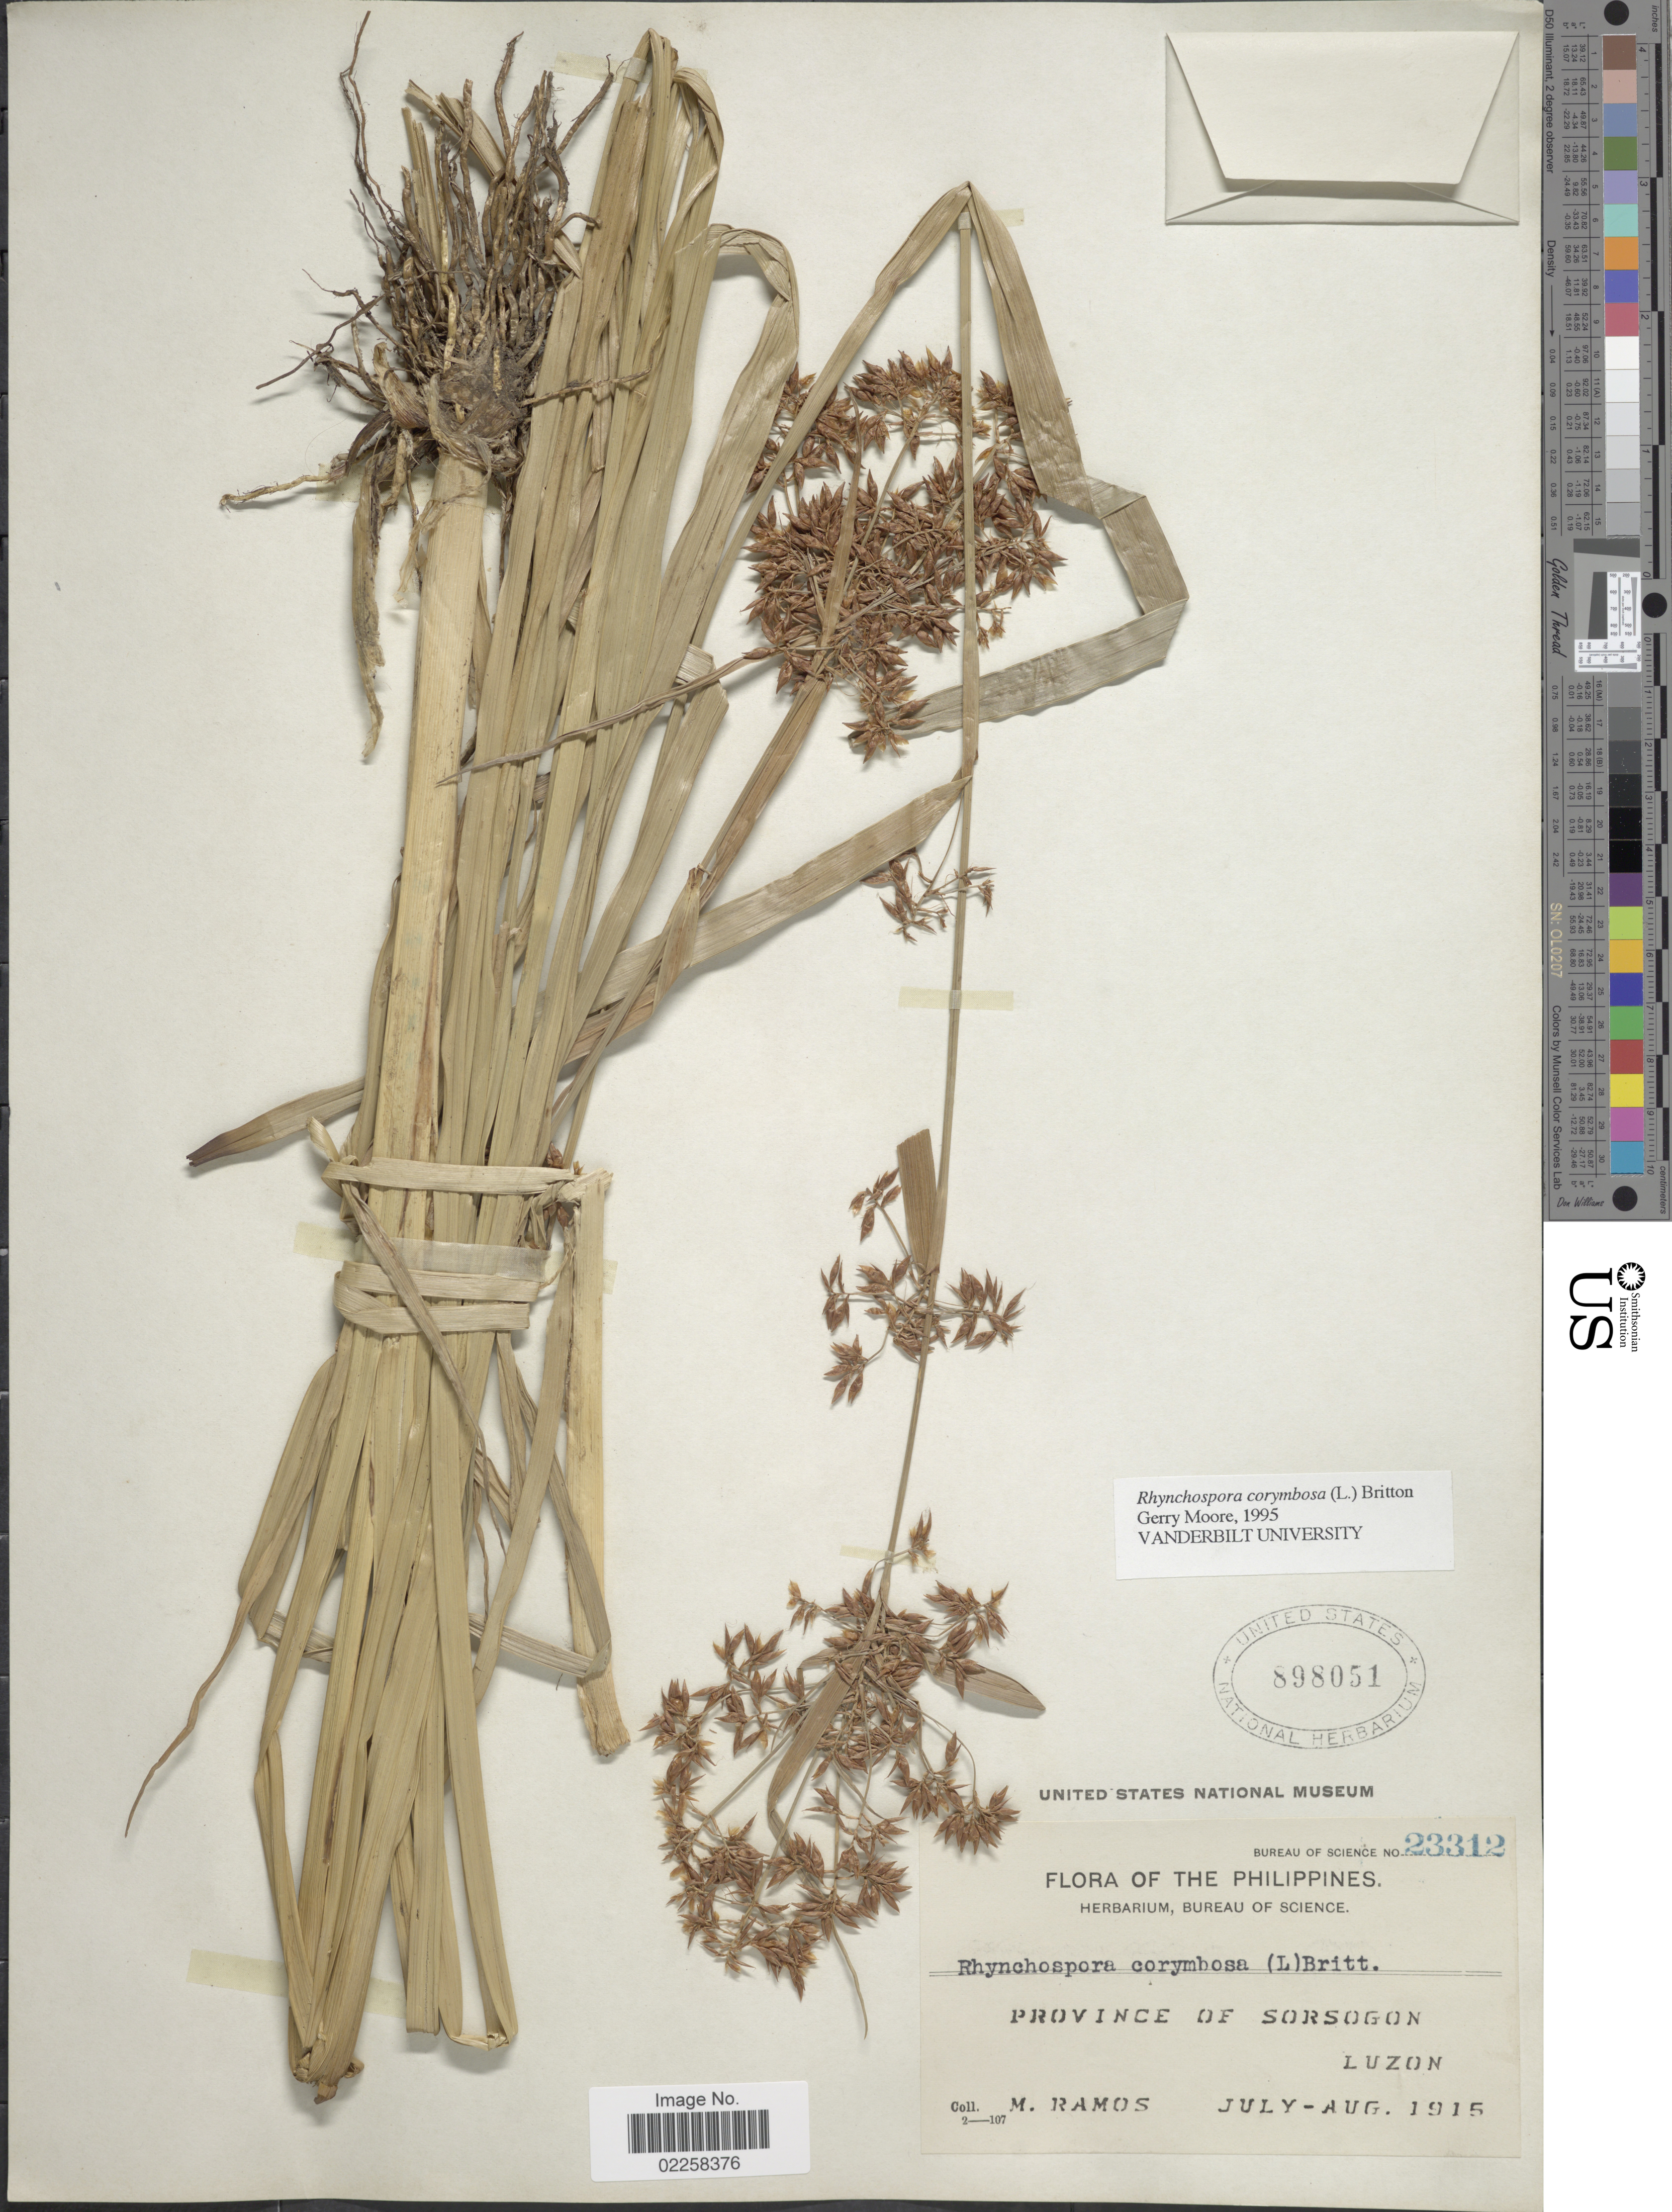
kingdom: Plantae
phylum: Tracheophyta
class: Liliopsida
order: Poales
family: Cyperaceae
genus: Rhynchospora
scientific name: Rhynchospora corymbosa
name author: (L.) Britton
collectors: M. Ramos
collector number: Bureau of Science 23312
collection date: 1915-07/1915-08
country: Philippines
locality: Province of Sorsogon, Luzon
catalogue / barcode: US 898051